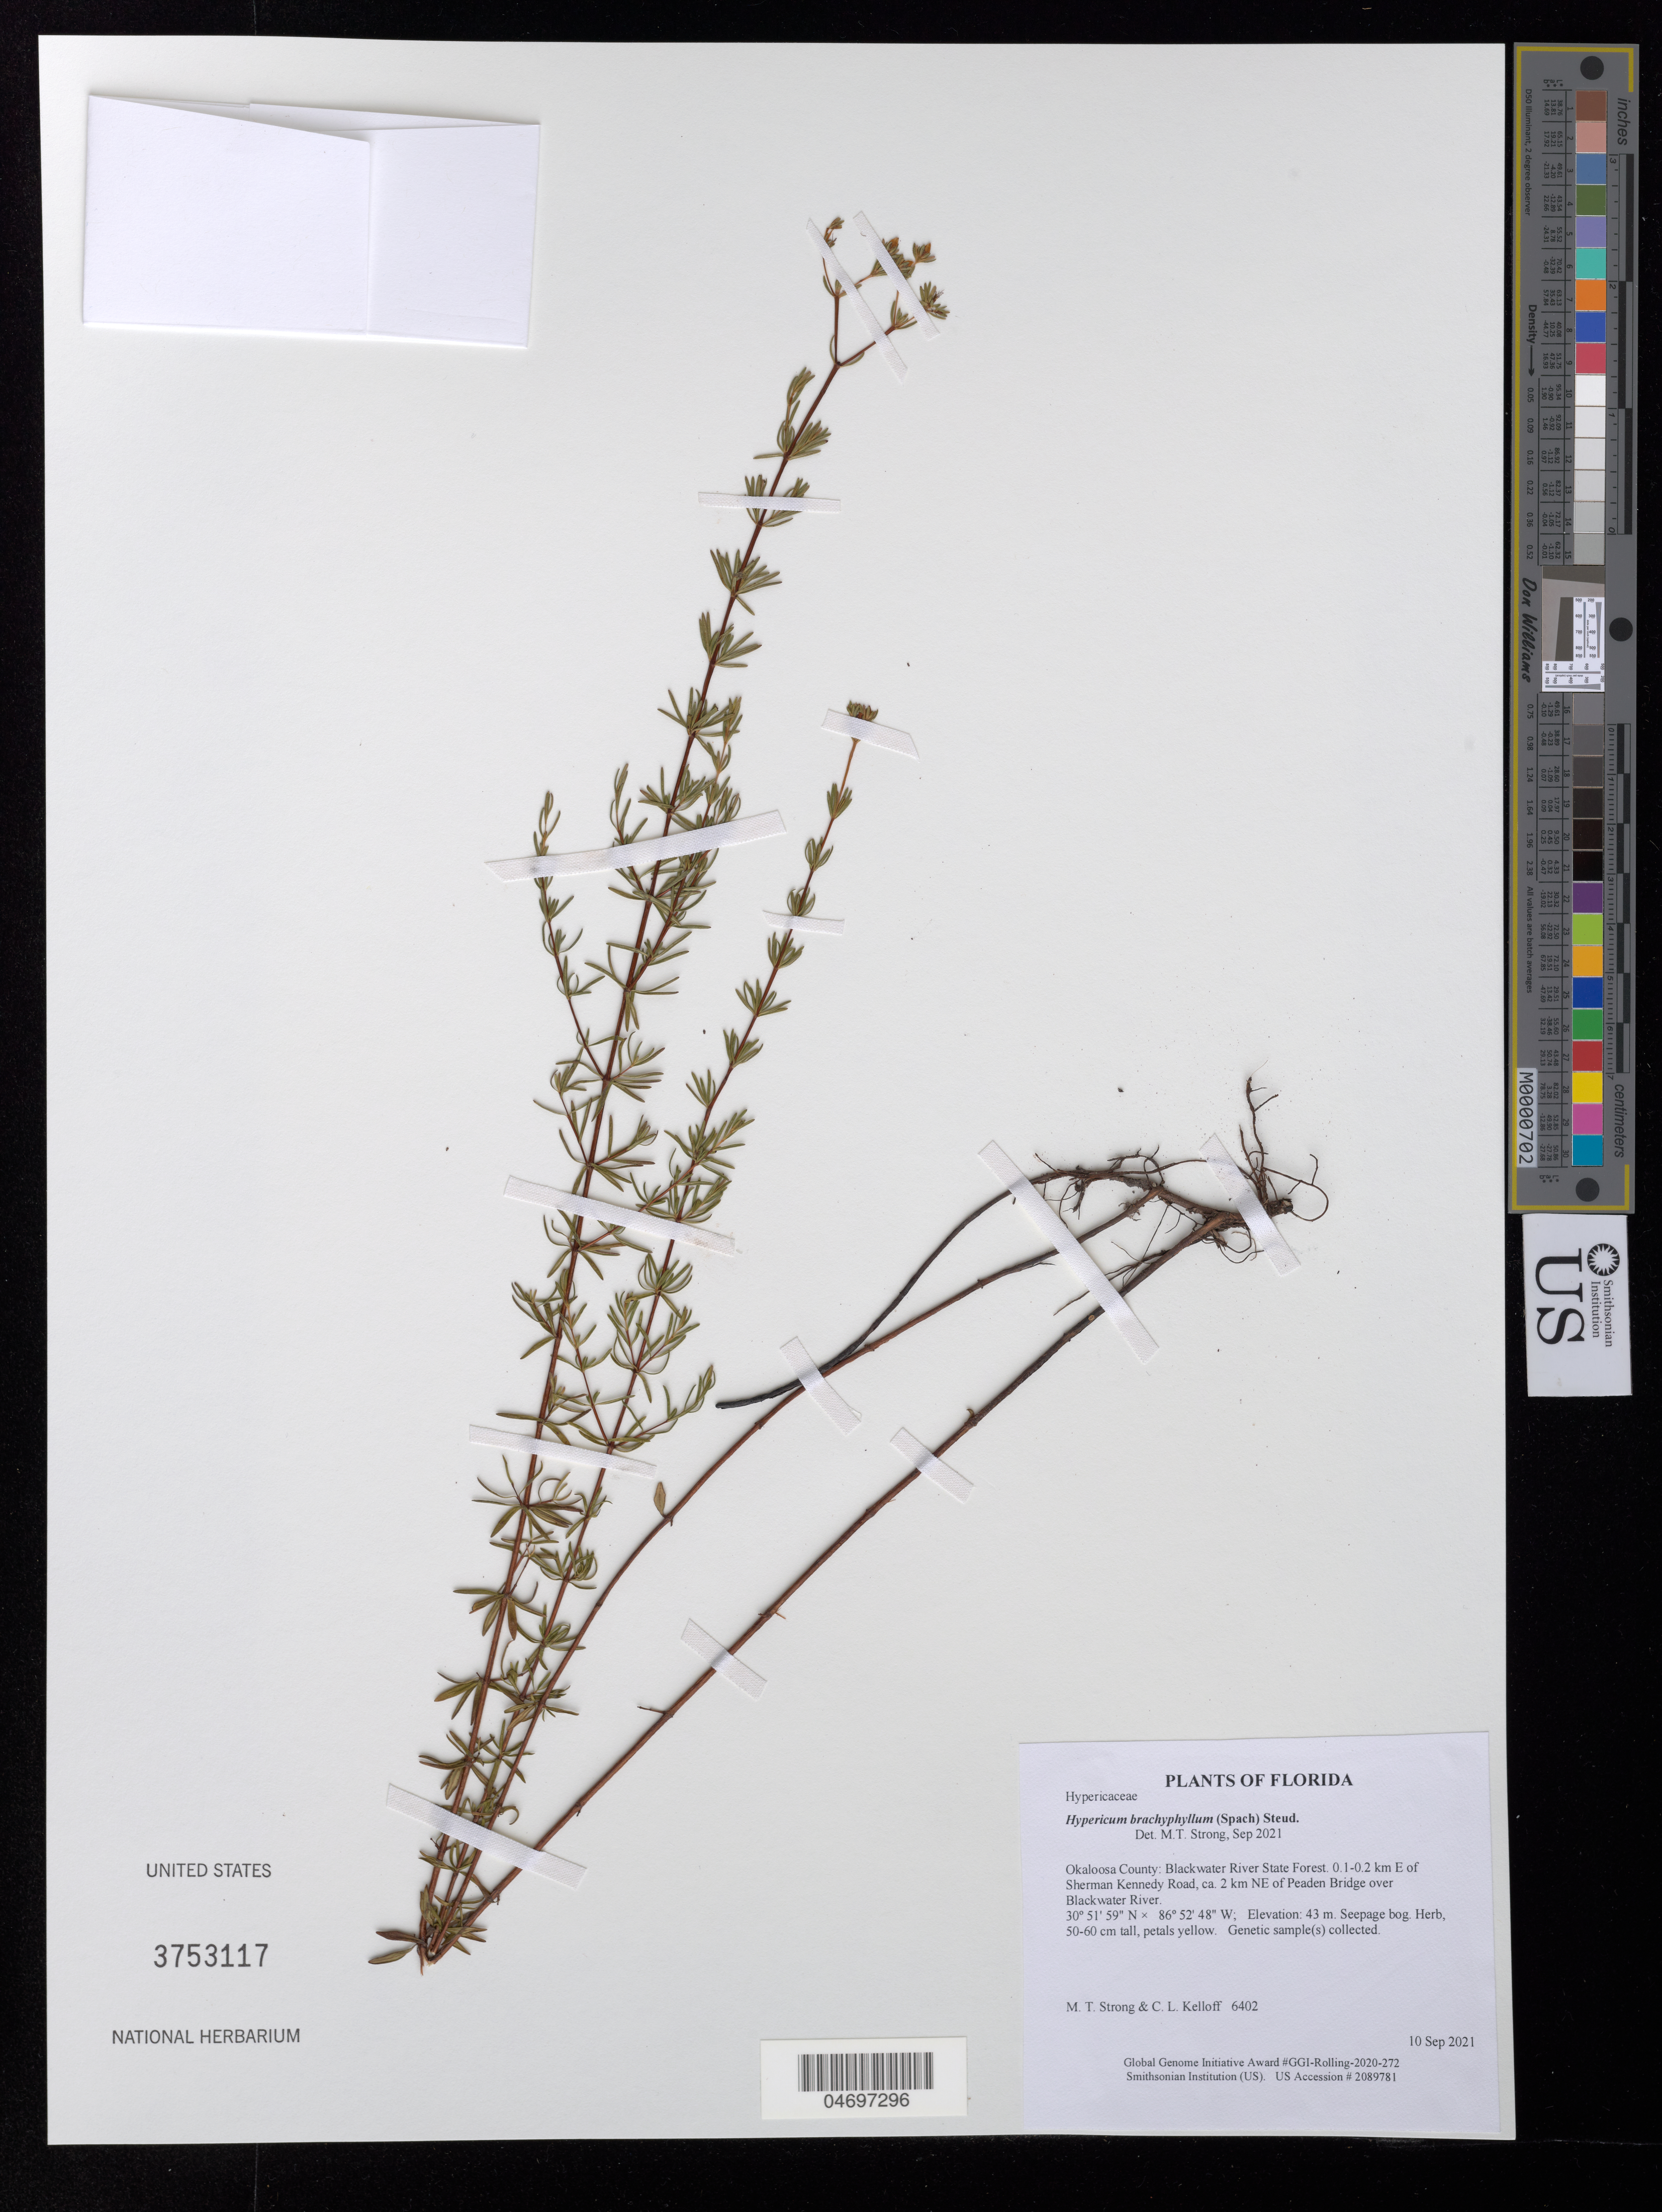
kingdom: Plantae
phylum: Tracheophyta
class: Magnoliopsida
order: Malpighiales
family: Hypericaceae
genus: Hypericum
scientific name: Hypericum brachyphyllum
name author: (Spach) Steud.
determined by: Strong, Mark T.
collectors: M. T. Strong & C. L. Kelloff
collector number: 6402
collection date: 2021-09-10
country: United States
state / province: Florida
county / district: Okaloosa County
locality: Blackwater River State Forest. 0.1-0.2 km E of Sherman Kennedy Road, ca. 2 km NE of Peaden Bridge over Blackwater River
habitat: Seepage bog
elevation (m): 43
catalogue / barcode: US 3753117